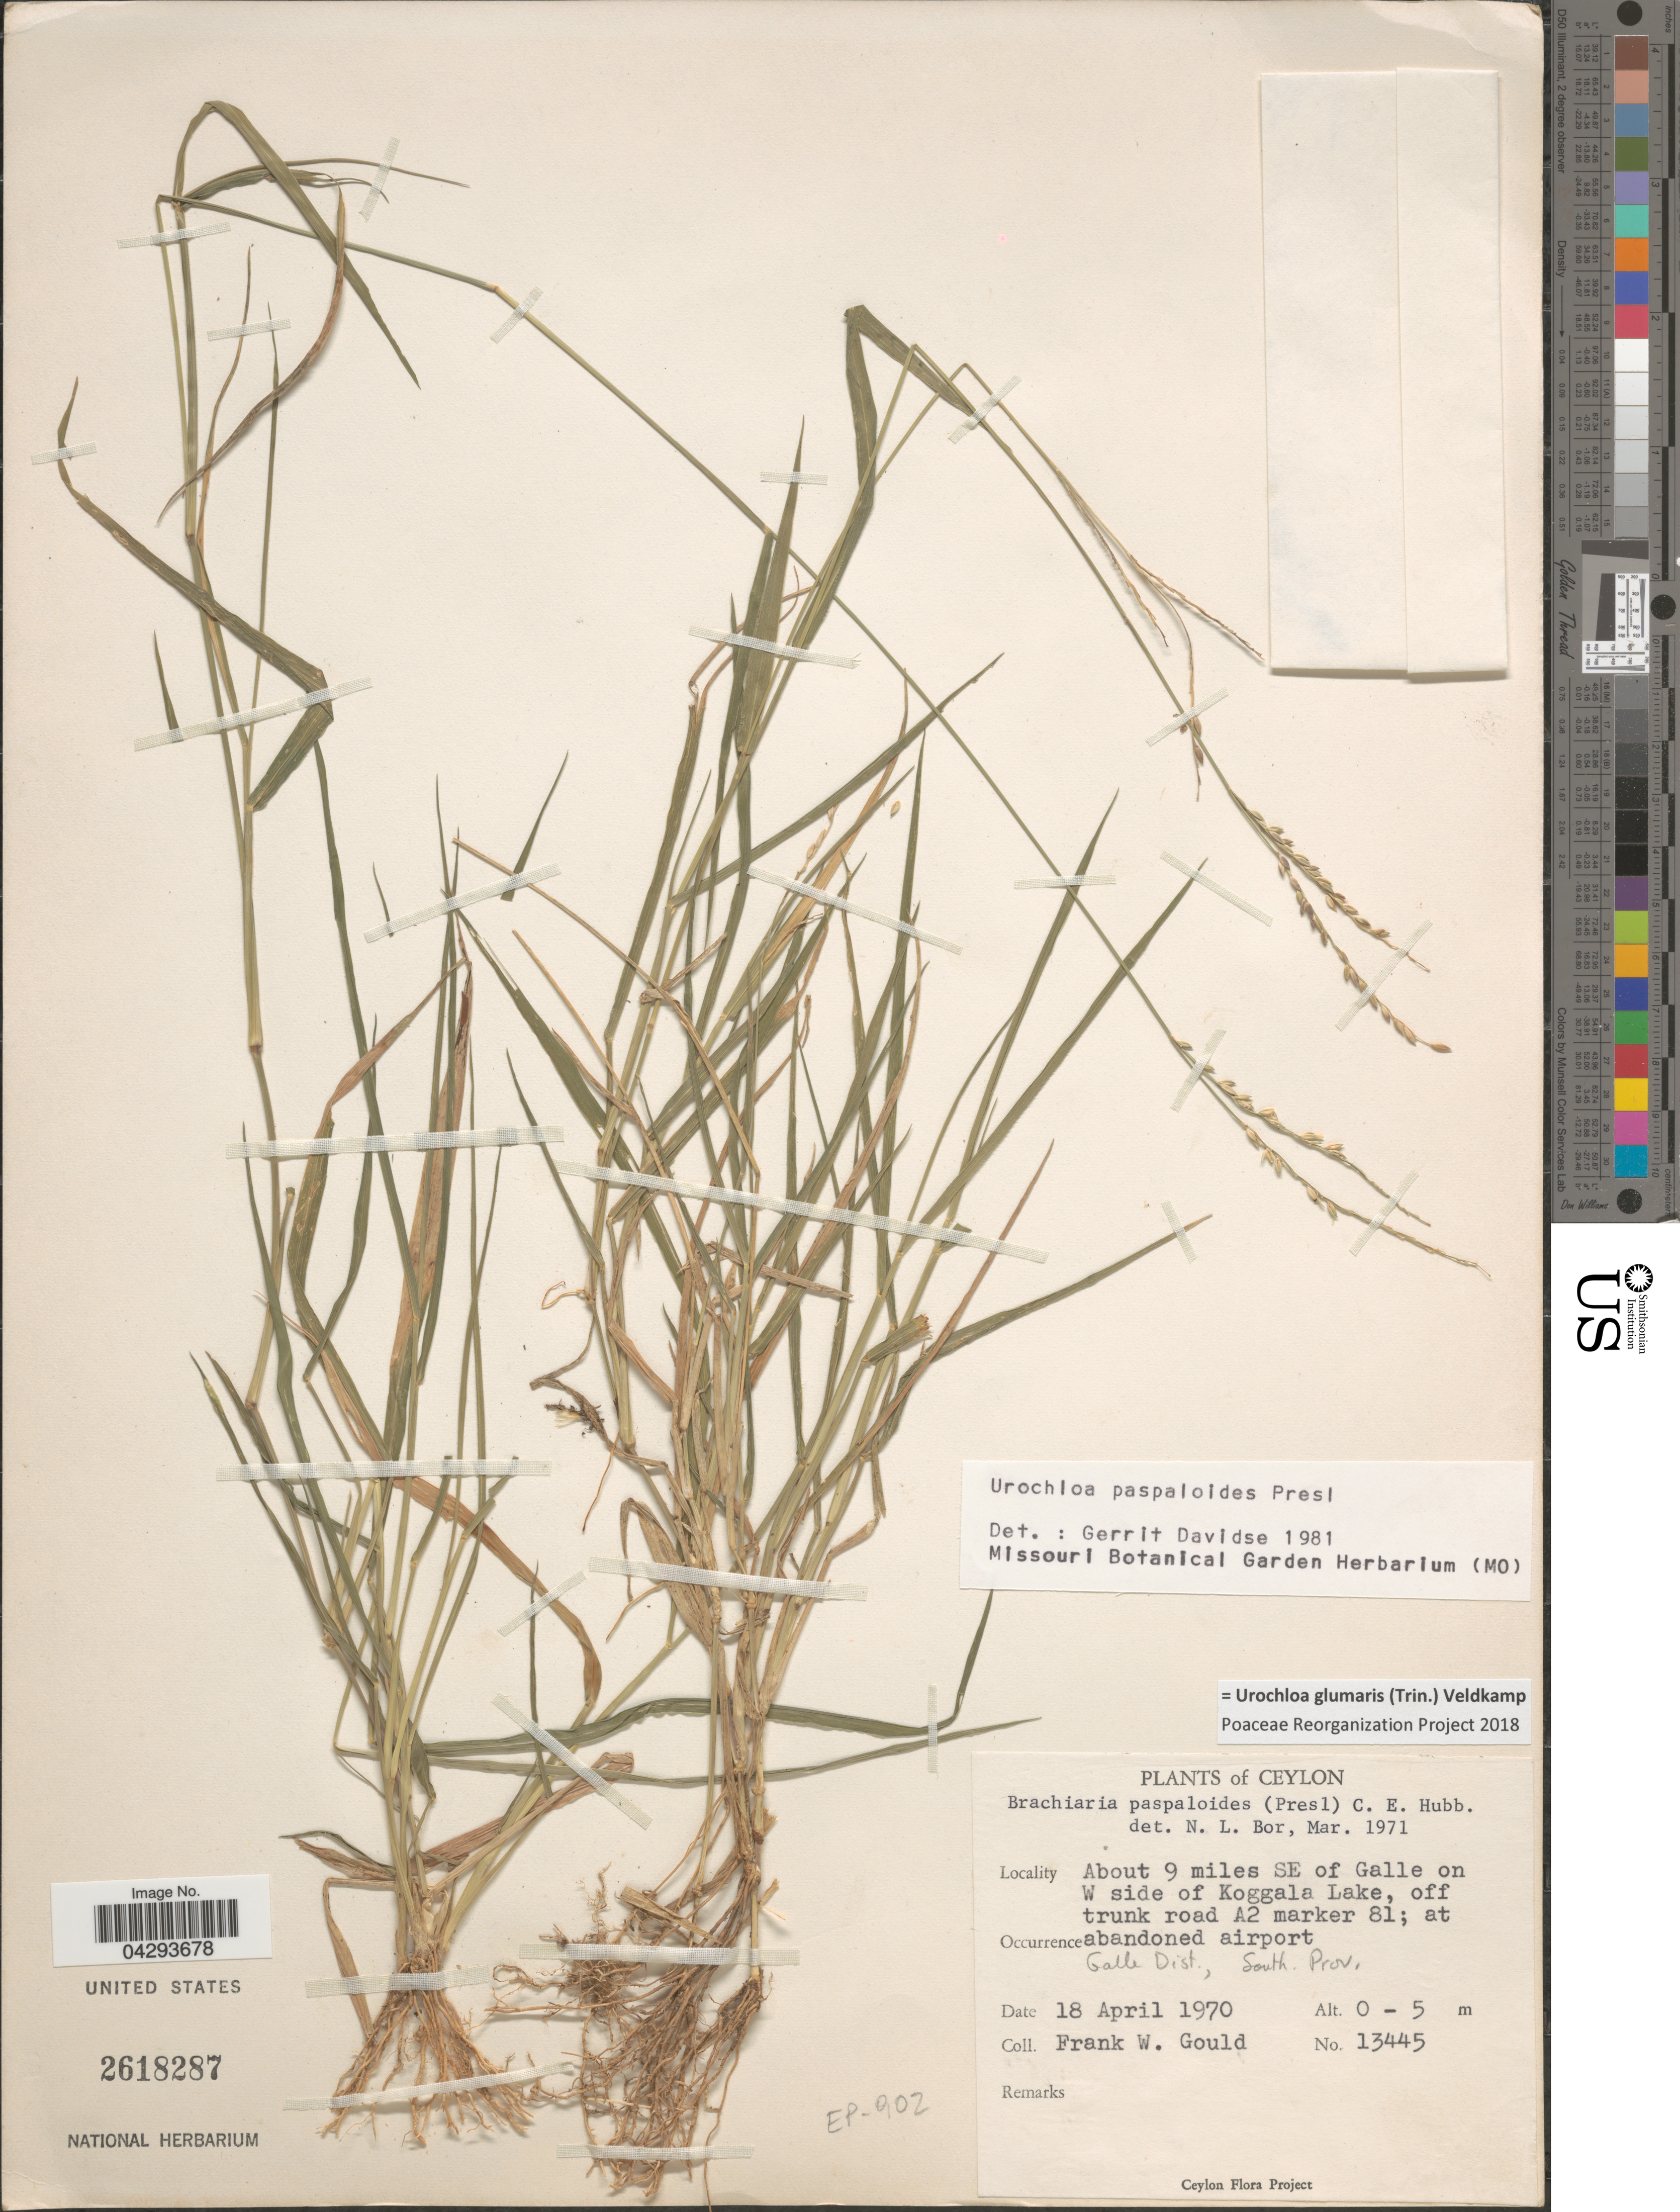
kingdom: Plantae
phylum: Tracheophyta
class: Liliopsida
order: Poales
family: Poaceae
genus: Urochloa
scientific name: Urochloa glumaris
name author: (Trin.) Veldkamp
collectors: F. W. Gould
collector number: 13445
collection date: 1970-04-18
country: Sri Lanka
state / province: Southern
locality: Ceylon. About 9 miles SE of Galle on W side of Koggala Lake, off trunk road A2 marker 81; at abandoned airport. Galle Dist.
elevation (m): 0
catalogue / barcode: US 2618287